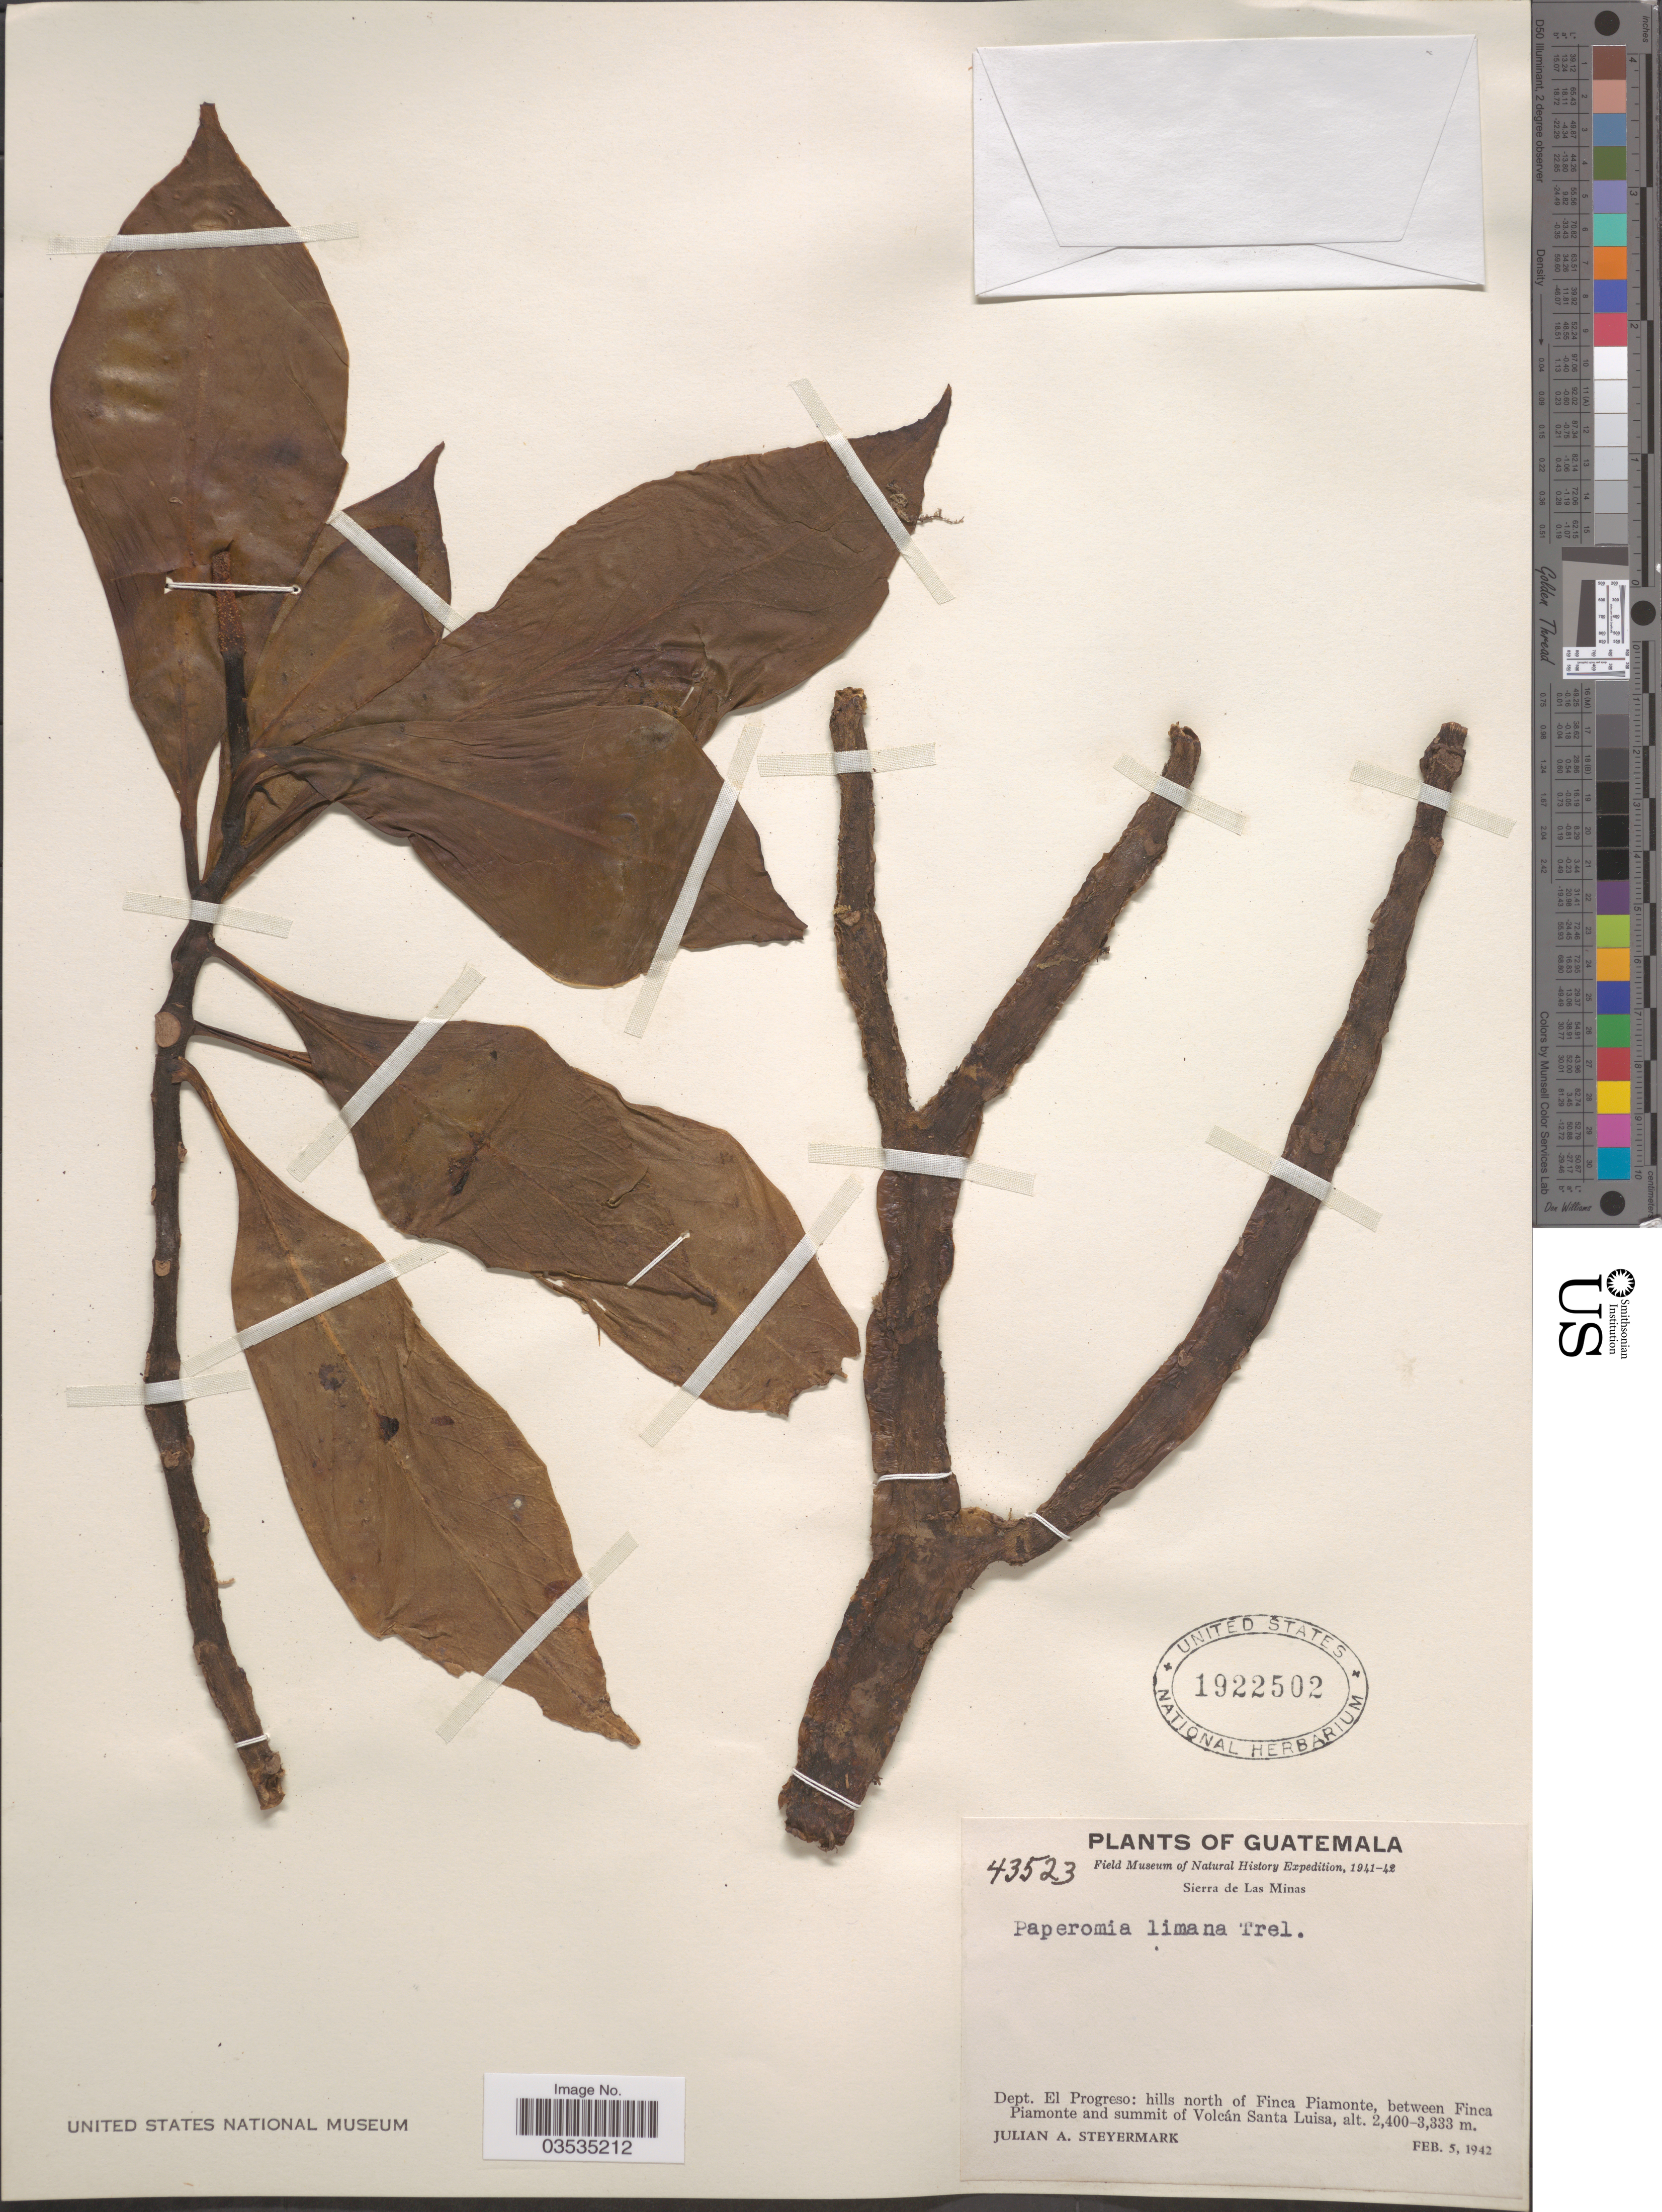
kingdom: Plantae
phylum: Tracheophyta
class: Magnoliopsida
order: Piperales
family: Piperaceae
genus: Peperomia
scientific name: Peperomia calimana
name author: Trel. & Yunck.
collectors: J. Steyermark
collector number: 43523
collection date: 1942-02-05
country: Guatemala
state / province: El Progreso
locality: Sierra de Las Minas. Dept. El Progreso: hills north of Finca Piamonte, between Finca Piamonte and summit of Volcán Santa Luisa.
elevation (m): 2400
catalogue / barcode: US 1922502